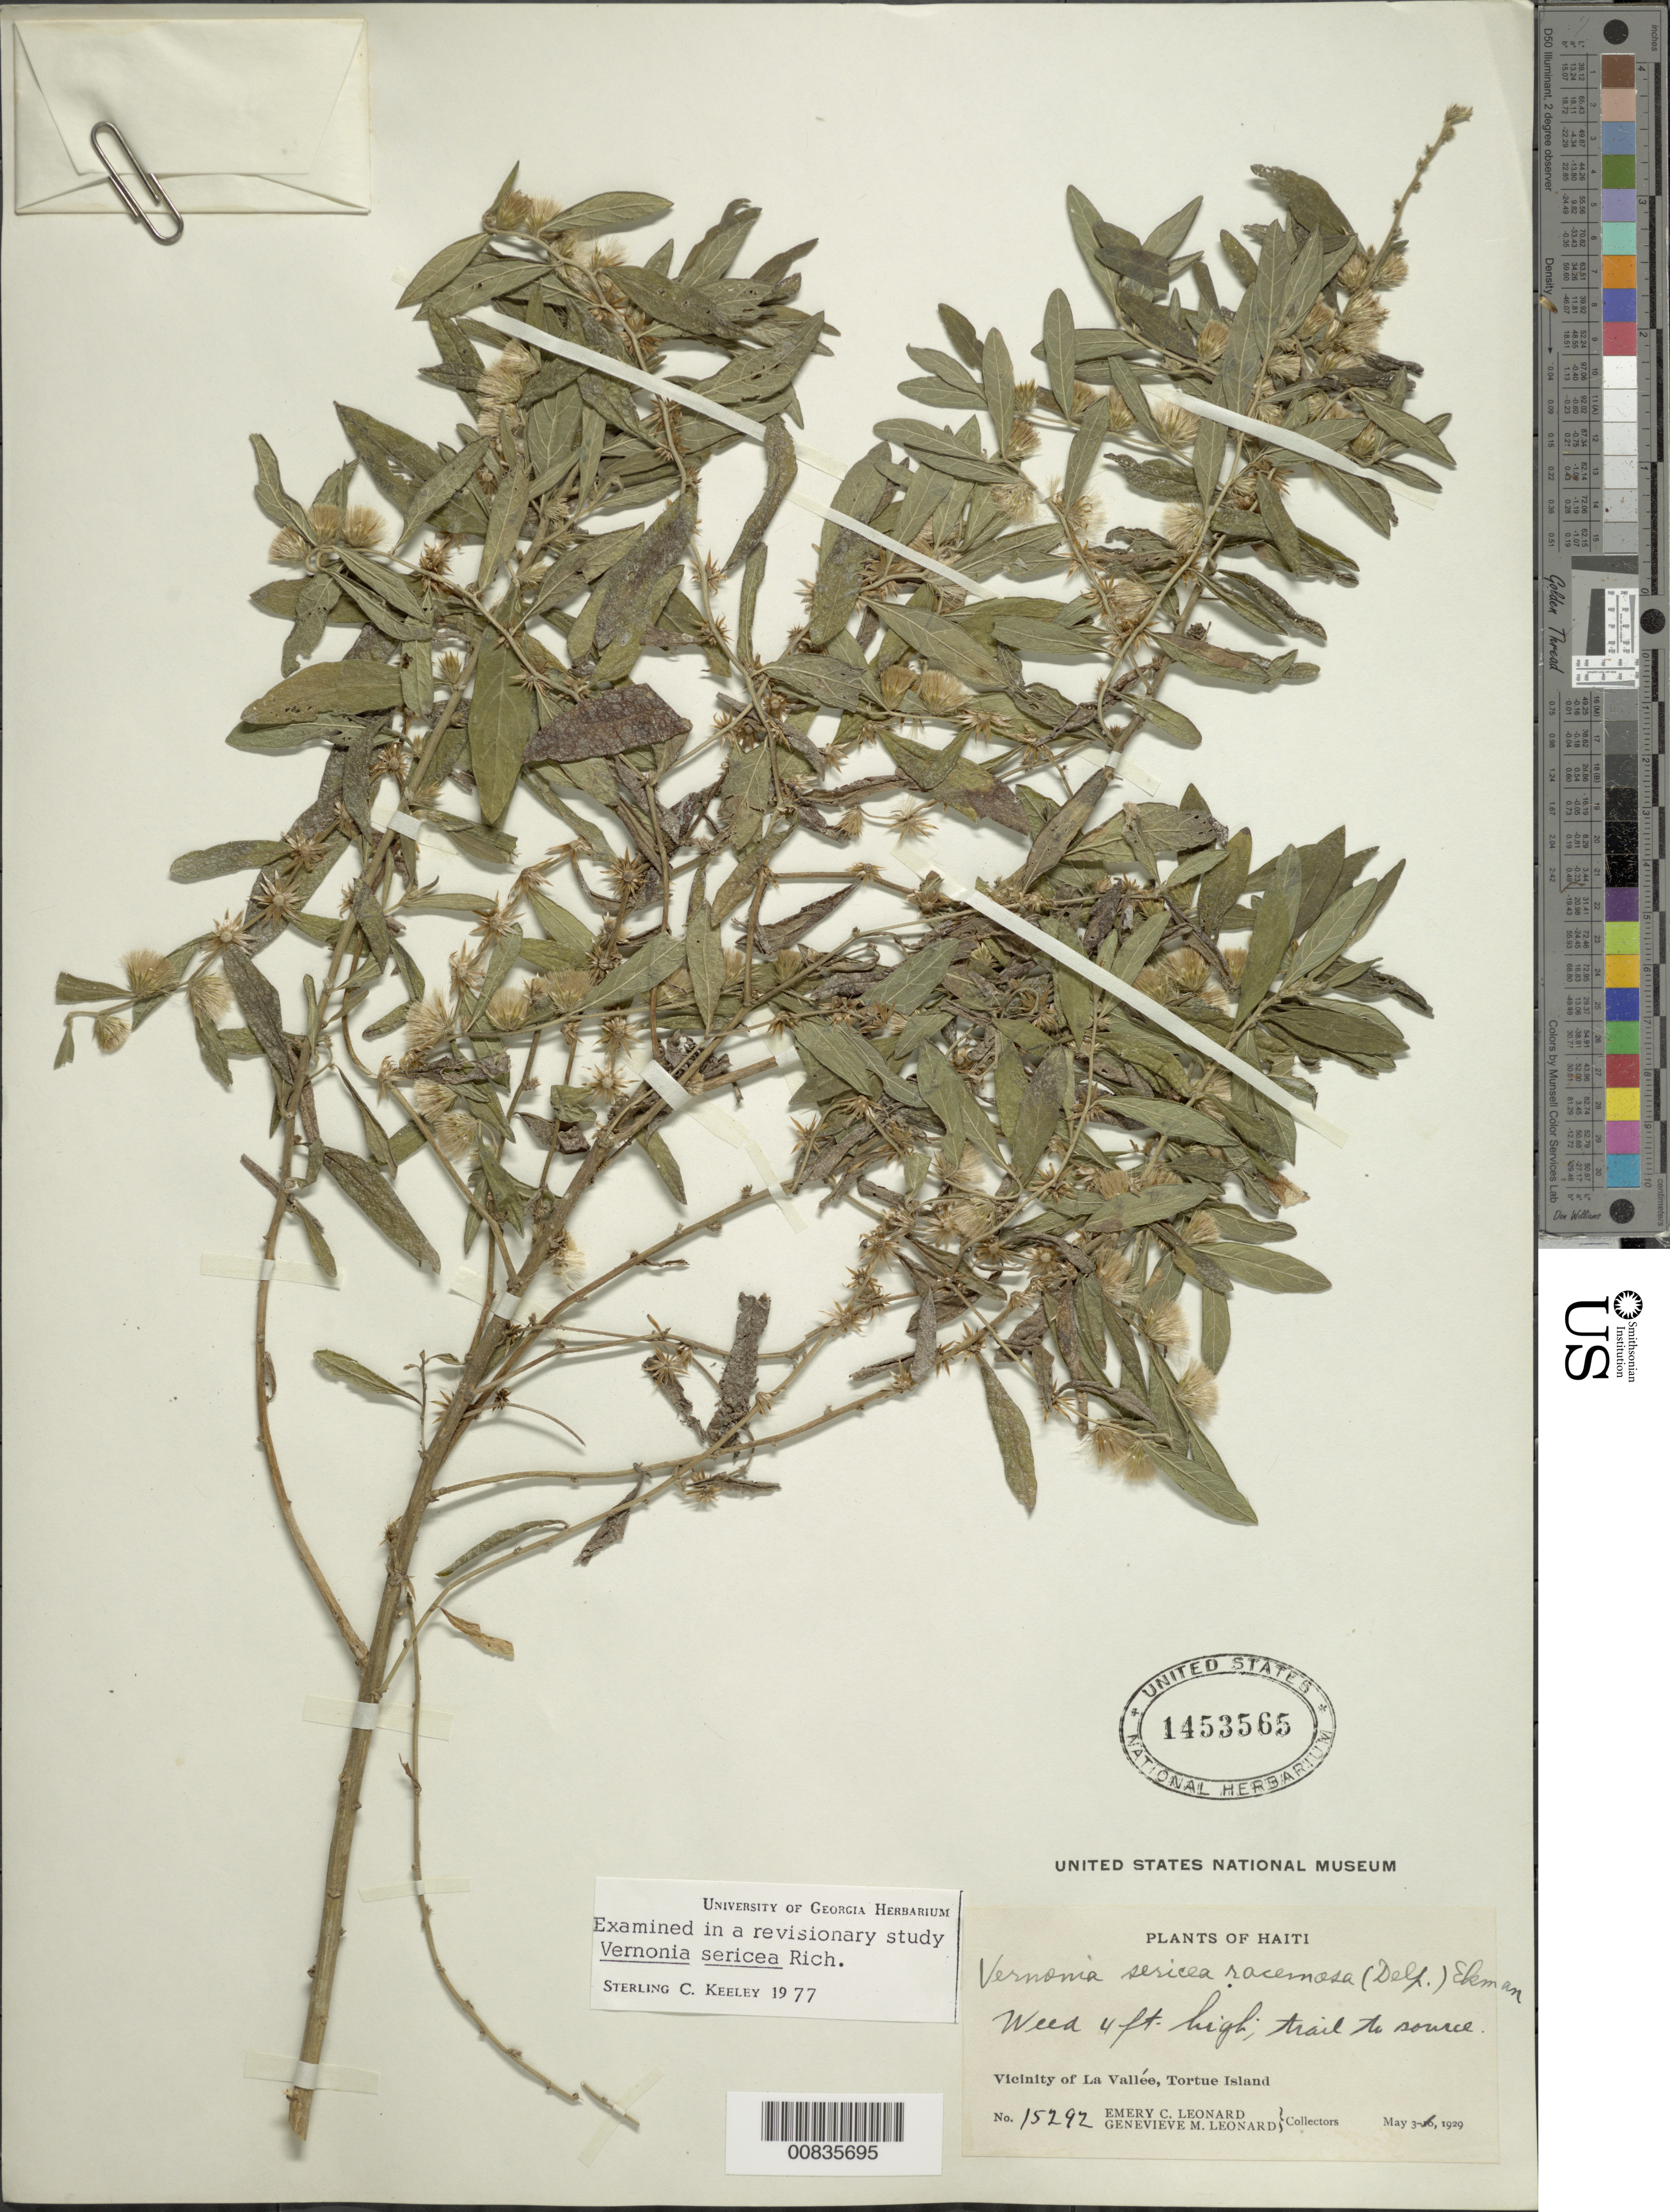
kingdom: Plantae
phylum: Tracheophyta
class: Magnoliopsida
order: Asterales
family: Asteraceae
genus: Lepidaploa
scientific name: Lepidaploa sericea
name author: (Rich.) H. Rob.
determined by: Keeley, S. C.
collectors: E. C. Leonard & G. M. Leonard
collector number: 15292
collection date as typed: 03 May 1929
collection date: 1929-05-03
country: Haiti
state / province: Nord-Ouest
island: Île de la Tortue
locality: Vicinity of La Vallée, trail to source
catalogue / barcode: US 1453565